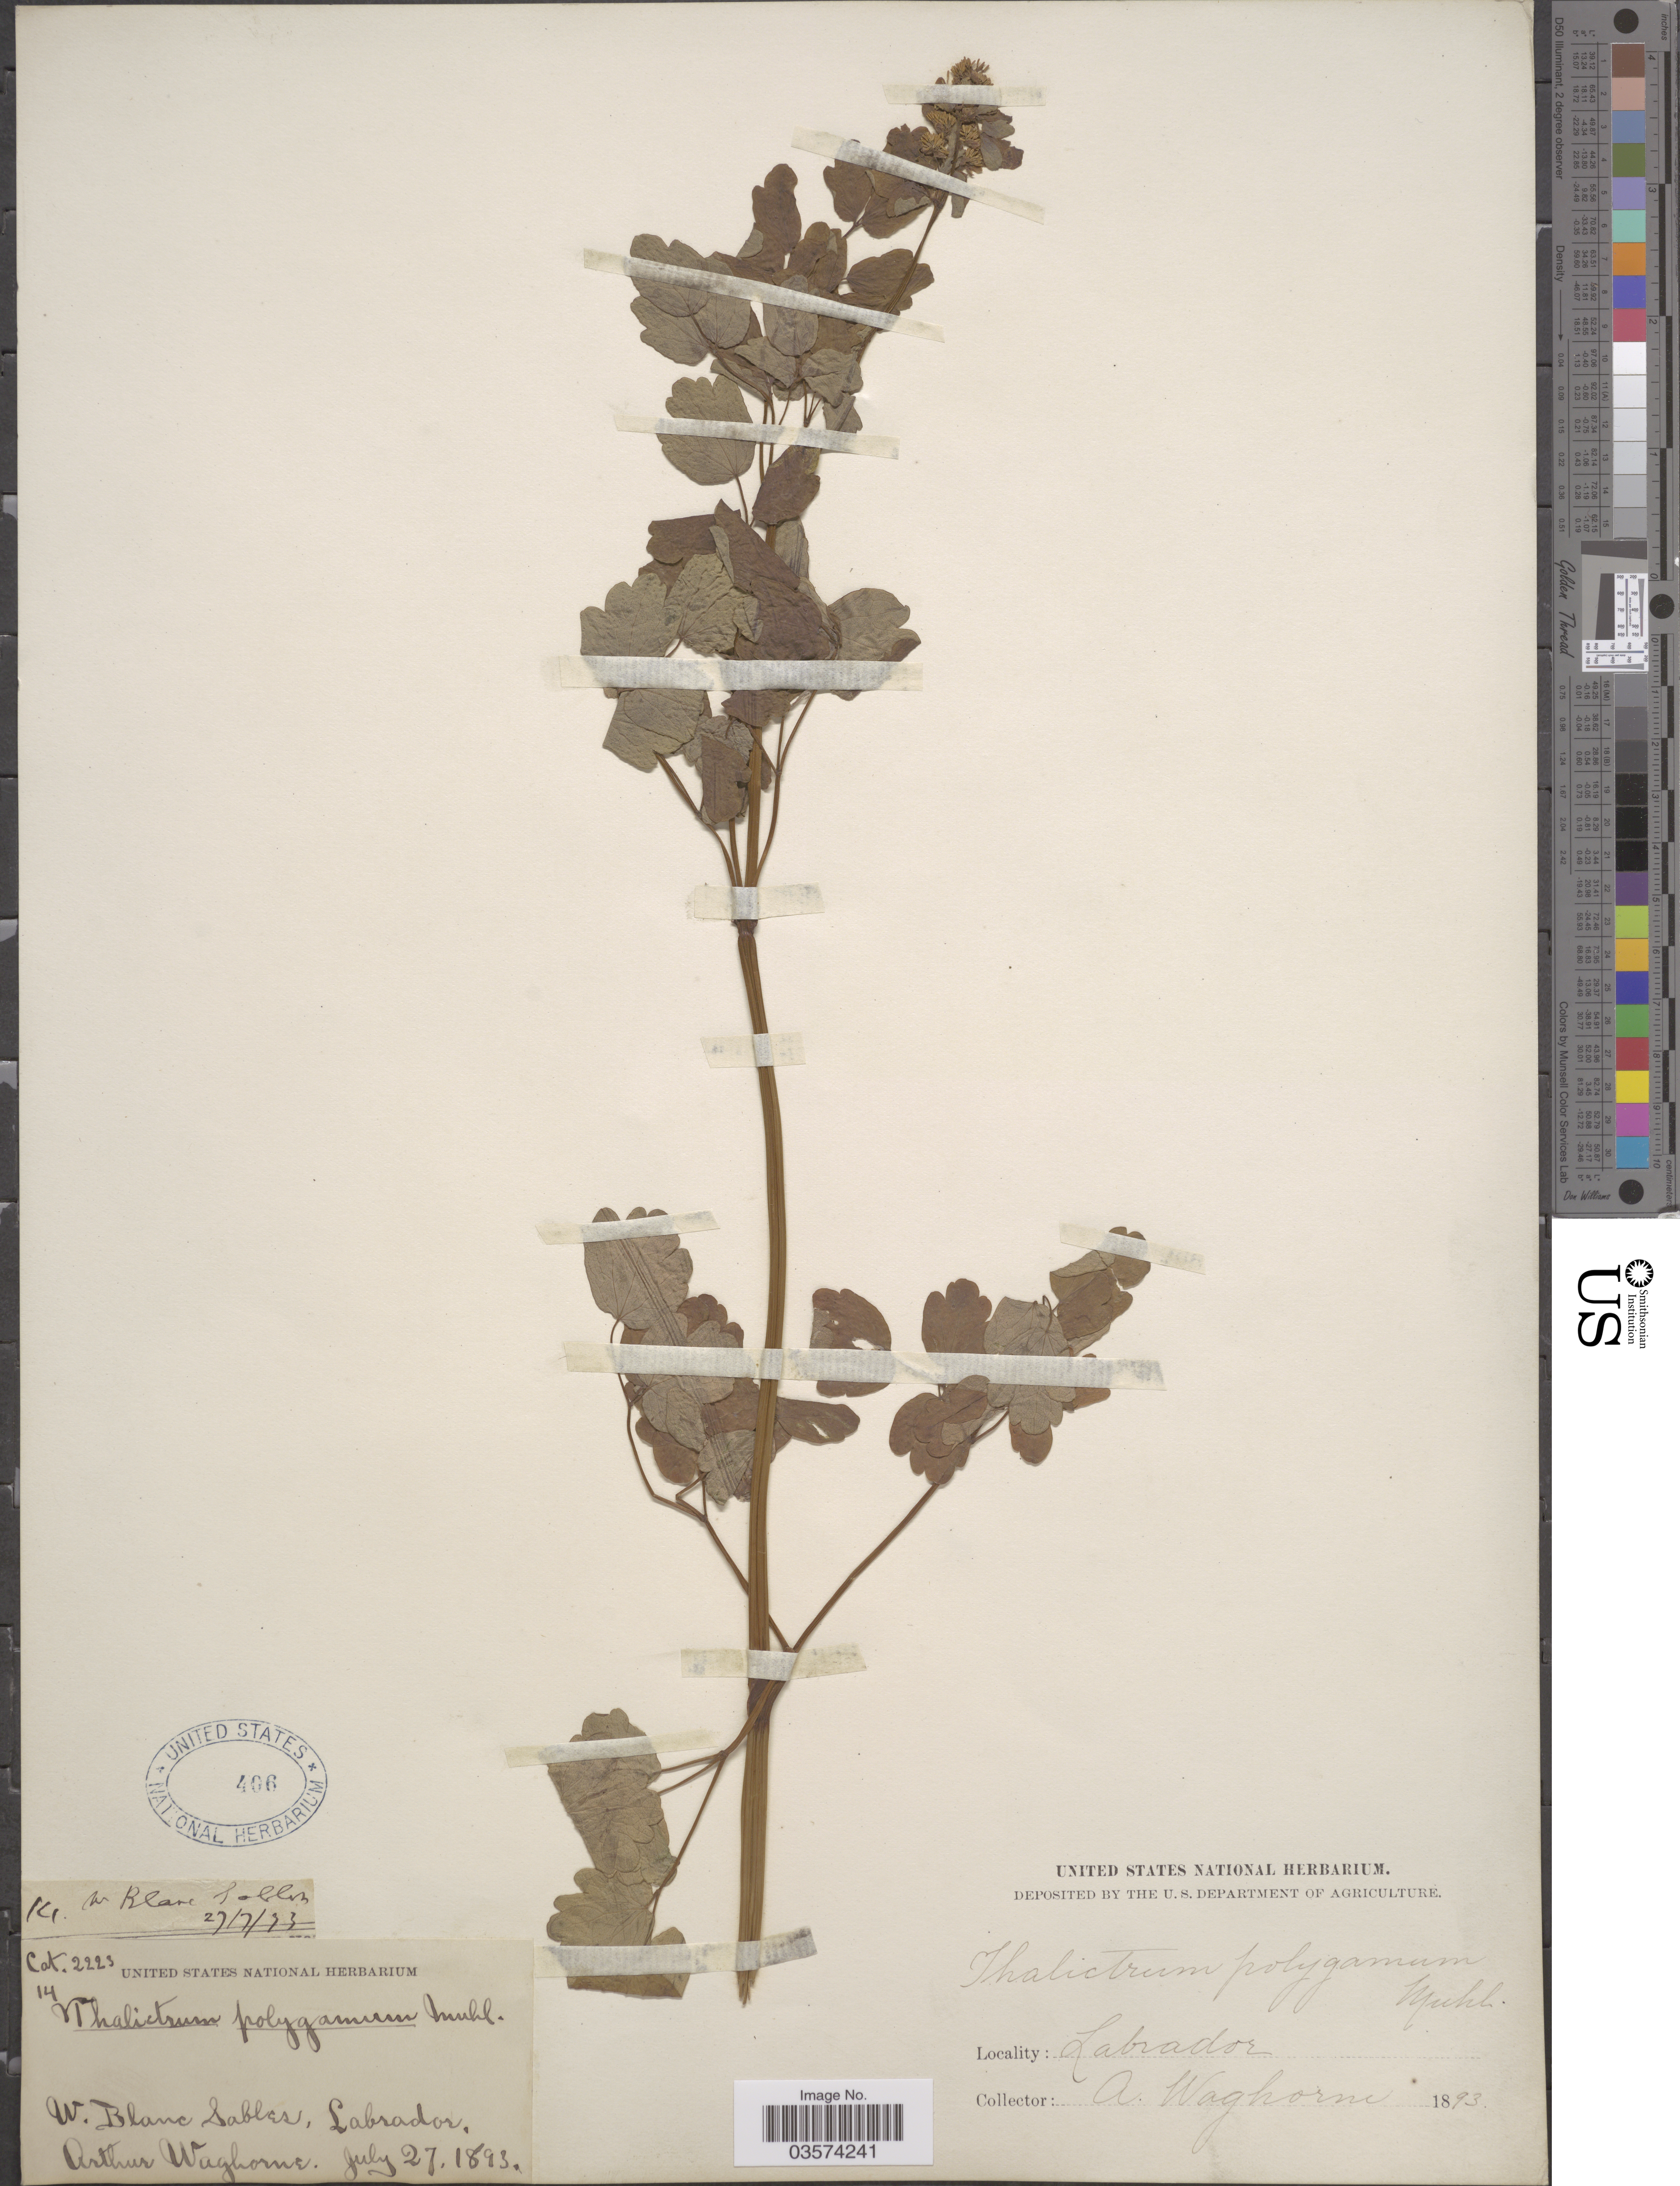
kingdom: Plantae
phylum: Tracheophyta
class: Magnoliopsida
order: Ranunculales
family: Ranunculaceae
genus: Thalictrum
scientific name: Thalictrum pubescens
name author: Pursh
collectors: A. Waghorne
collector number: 14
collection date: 1893-07-27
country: Canada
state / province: Newfoundland and Labrador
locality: W. Blanc Sables, Labrador.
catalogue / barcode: US 466